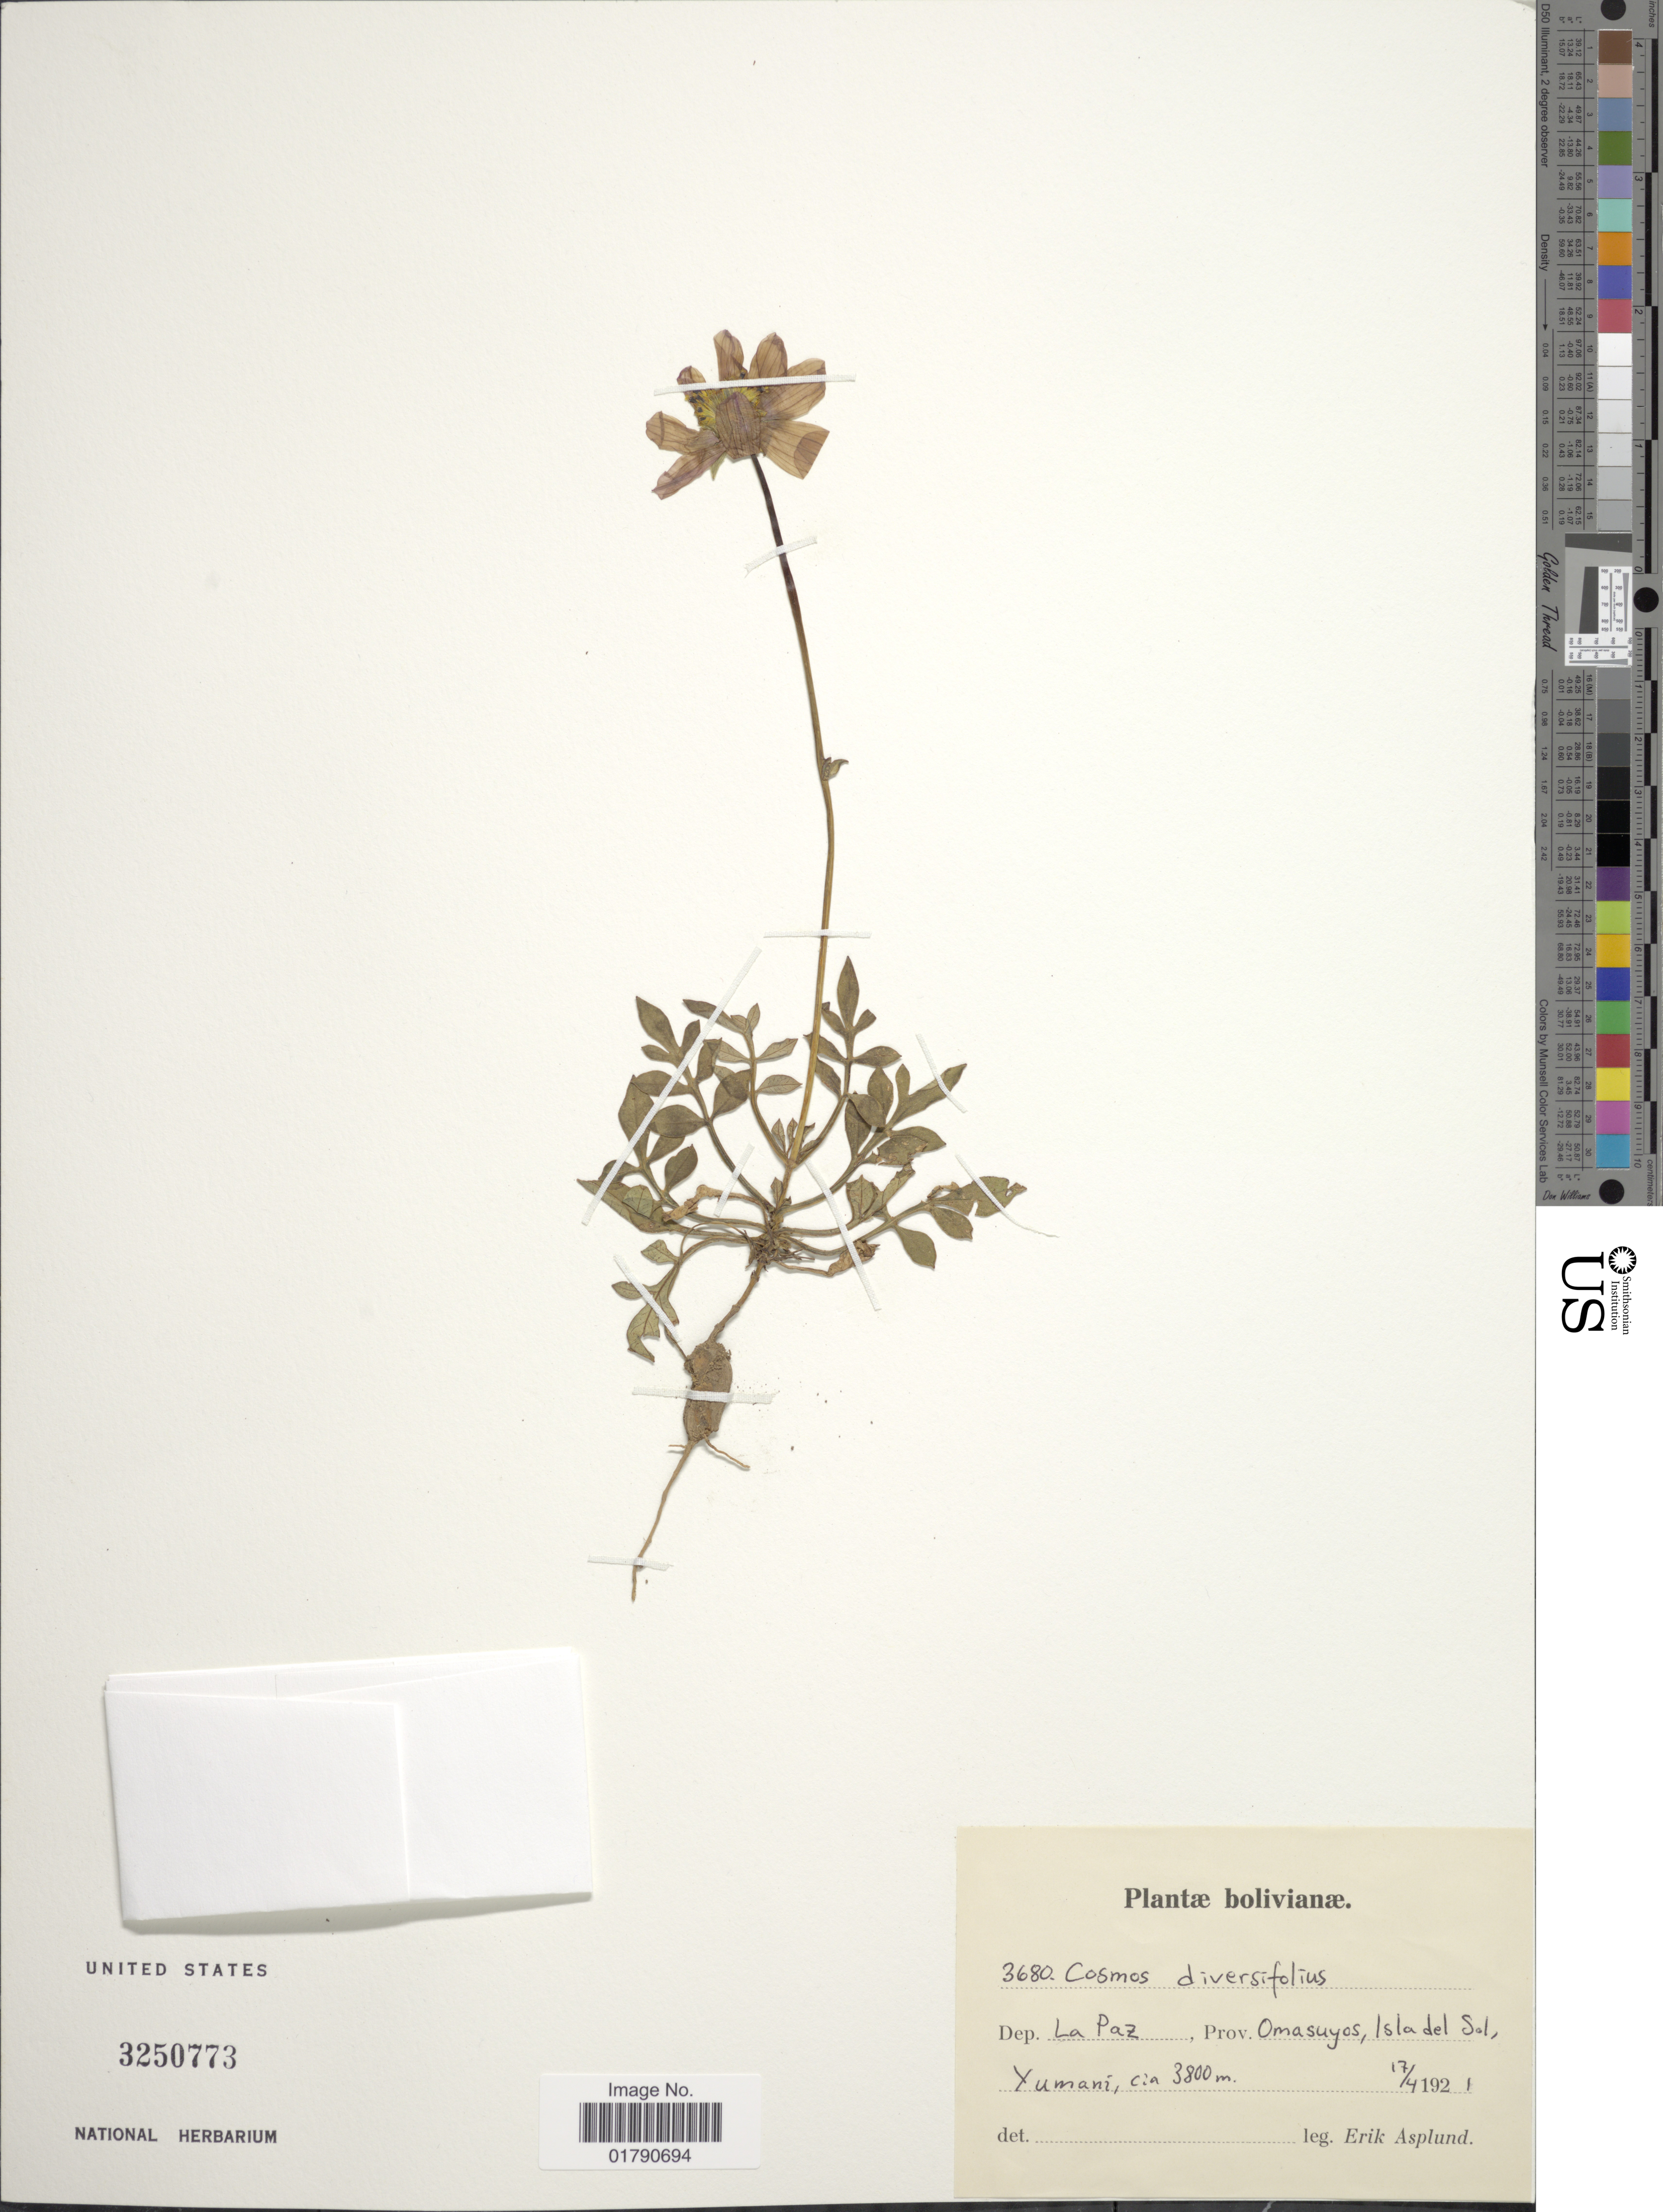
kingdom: Plantae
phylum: Tracheophyta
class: Magnoliopsida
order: Asterales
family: Asteraceae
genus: Cosmos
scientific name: Cosmos peucedanifolius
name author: Wedd.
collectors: E. Asplund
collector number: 3680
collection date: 1921-04-17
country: Bolivia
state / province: La Paz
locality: Prov. Omasuyos, Isla del Sol, Yumani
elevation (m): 3800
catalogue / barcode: US 3250773